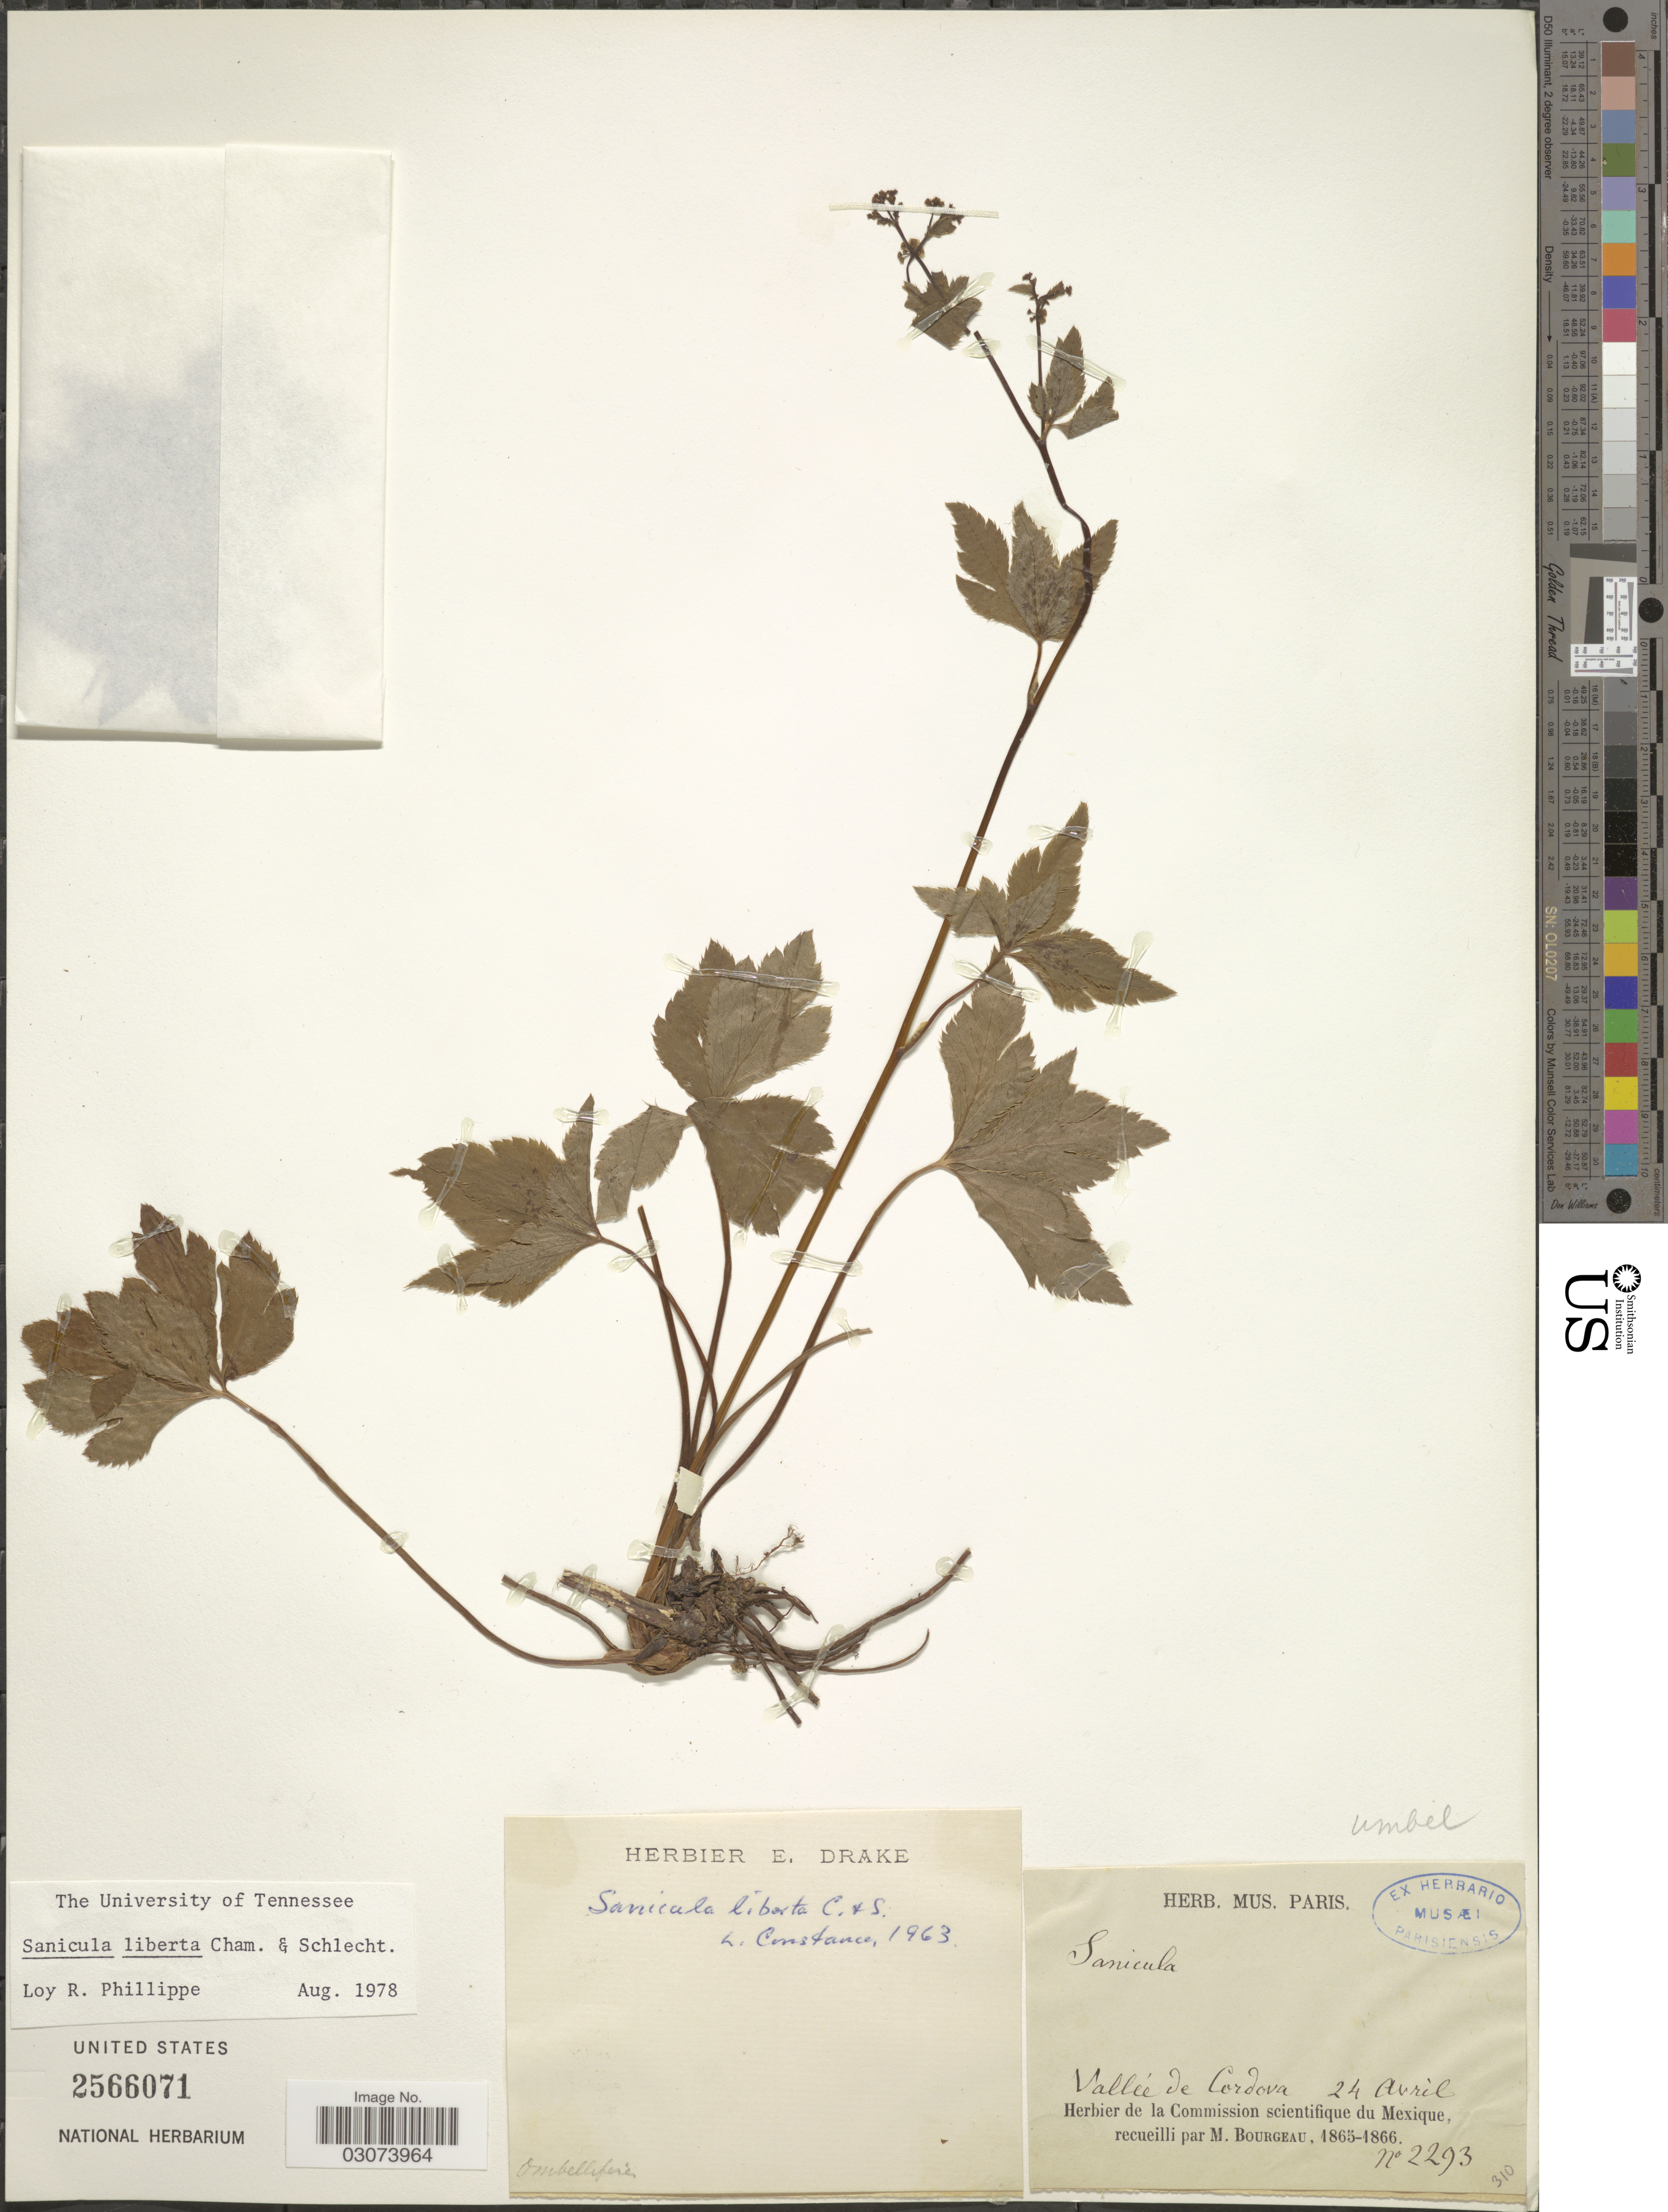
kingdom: Plantae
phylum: Tracheophyta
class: Magnoliopsida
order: Apiales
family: Apiaceae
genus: Sanicula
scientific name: Sanicula liberta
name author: Cham. & Schltdl.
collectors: M. Bourgeau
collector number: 2293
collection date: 1865-04-24/1866-04-24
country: Mexico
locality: Valleé de Cordova.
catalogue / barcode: US 2566071